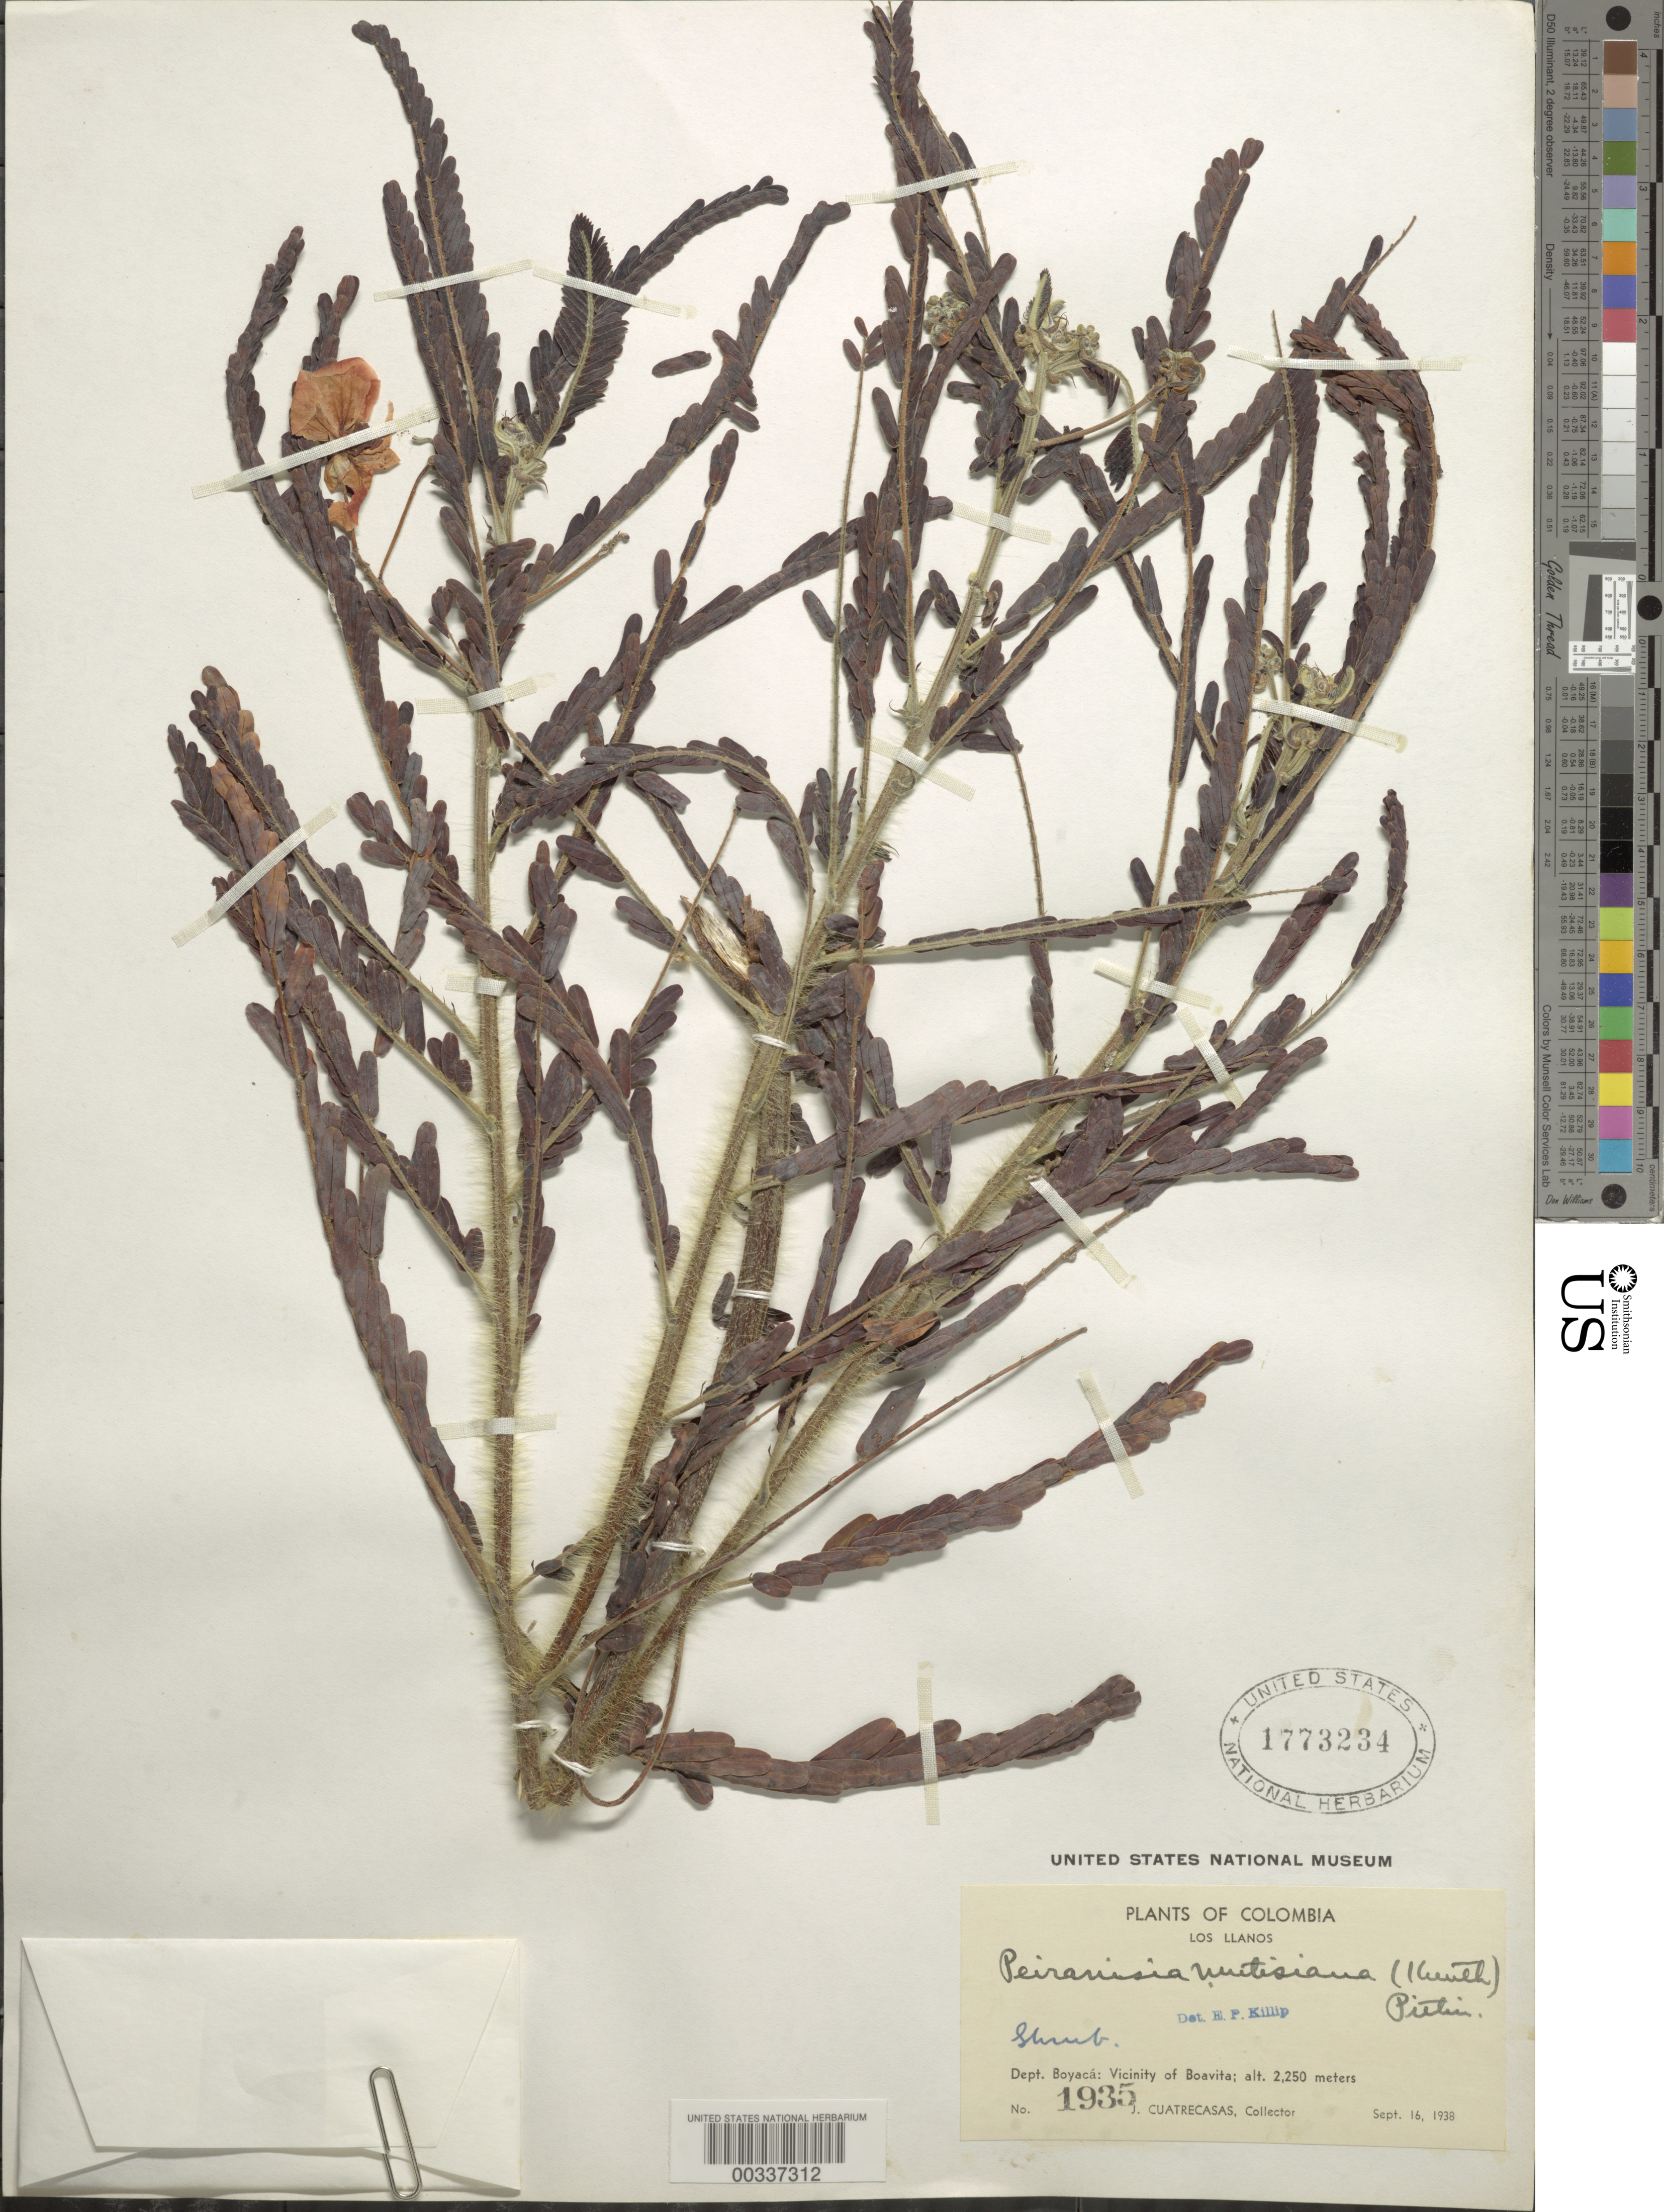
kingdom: Plantae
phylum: Tracheophyta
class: Magnoliopsida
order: Fabales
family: Fabaceae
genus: Senna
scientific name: Senna mutisiana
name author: (Kunth) H.S. Irwin & Barneby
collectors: J. Cuatrecasas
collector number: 1935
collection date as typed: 16 Sep 1938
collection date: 1938-09-16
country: Colombia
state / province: Boyacá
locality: Vicinity of Boavita.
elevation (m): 2250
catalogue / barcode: US 1773234